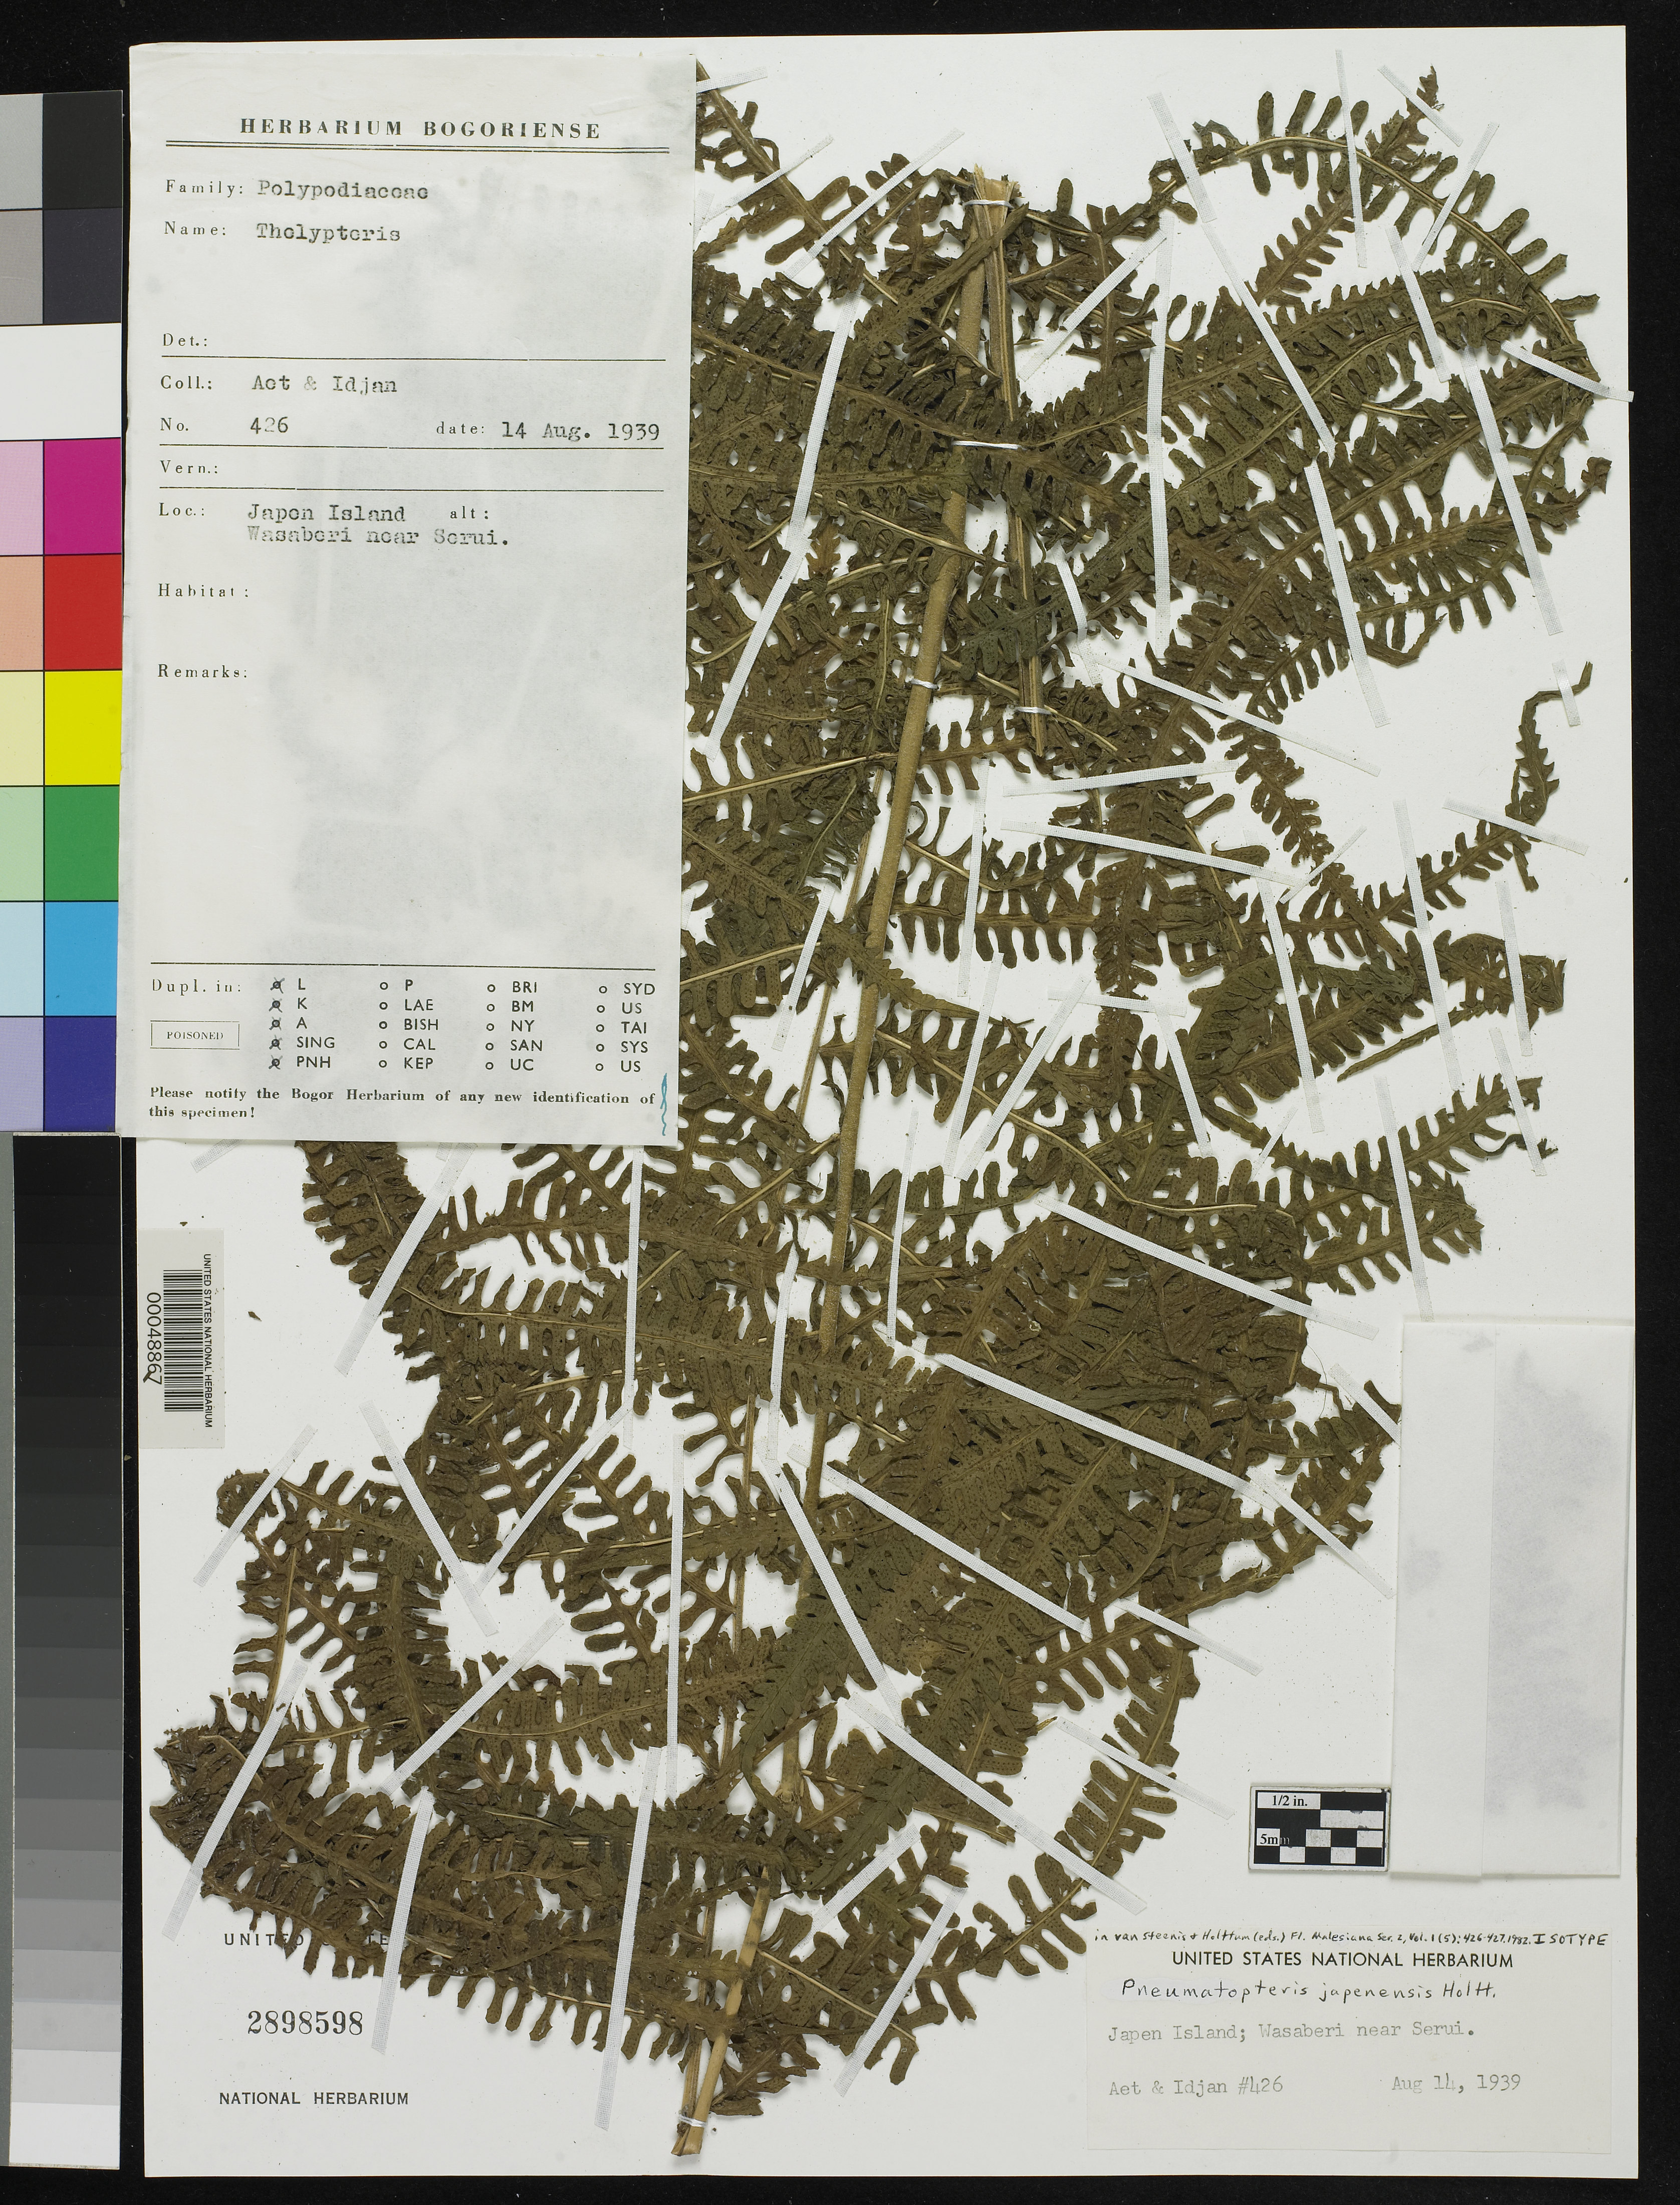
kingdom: Plantae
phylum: Tracheophyta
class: Polypodiopsida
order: Polypodiales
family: Thelypteridaceae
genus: Pneumatopteris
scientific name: Pneumatopteris japenensis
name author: Holttum in Steenis & Holttum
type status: Isotype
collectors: -- Aet & -. Idjan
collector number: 426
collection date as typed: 14 Aug 1939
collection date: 1939-08-14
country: Indonesia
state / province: Papua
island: Yapen Island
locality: Wasaberi near Serui. Irian Jaya.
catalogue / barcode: US 2898598